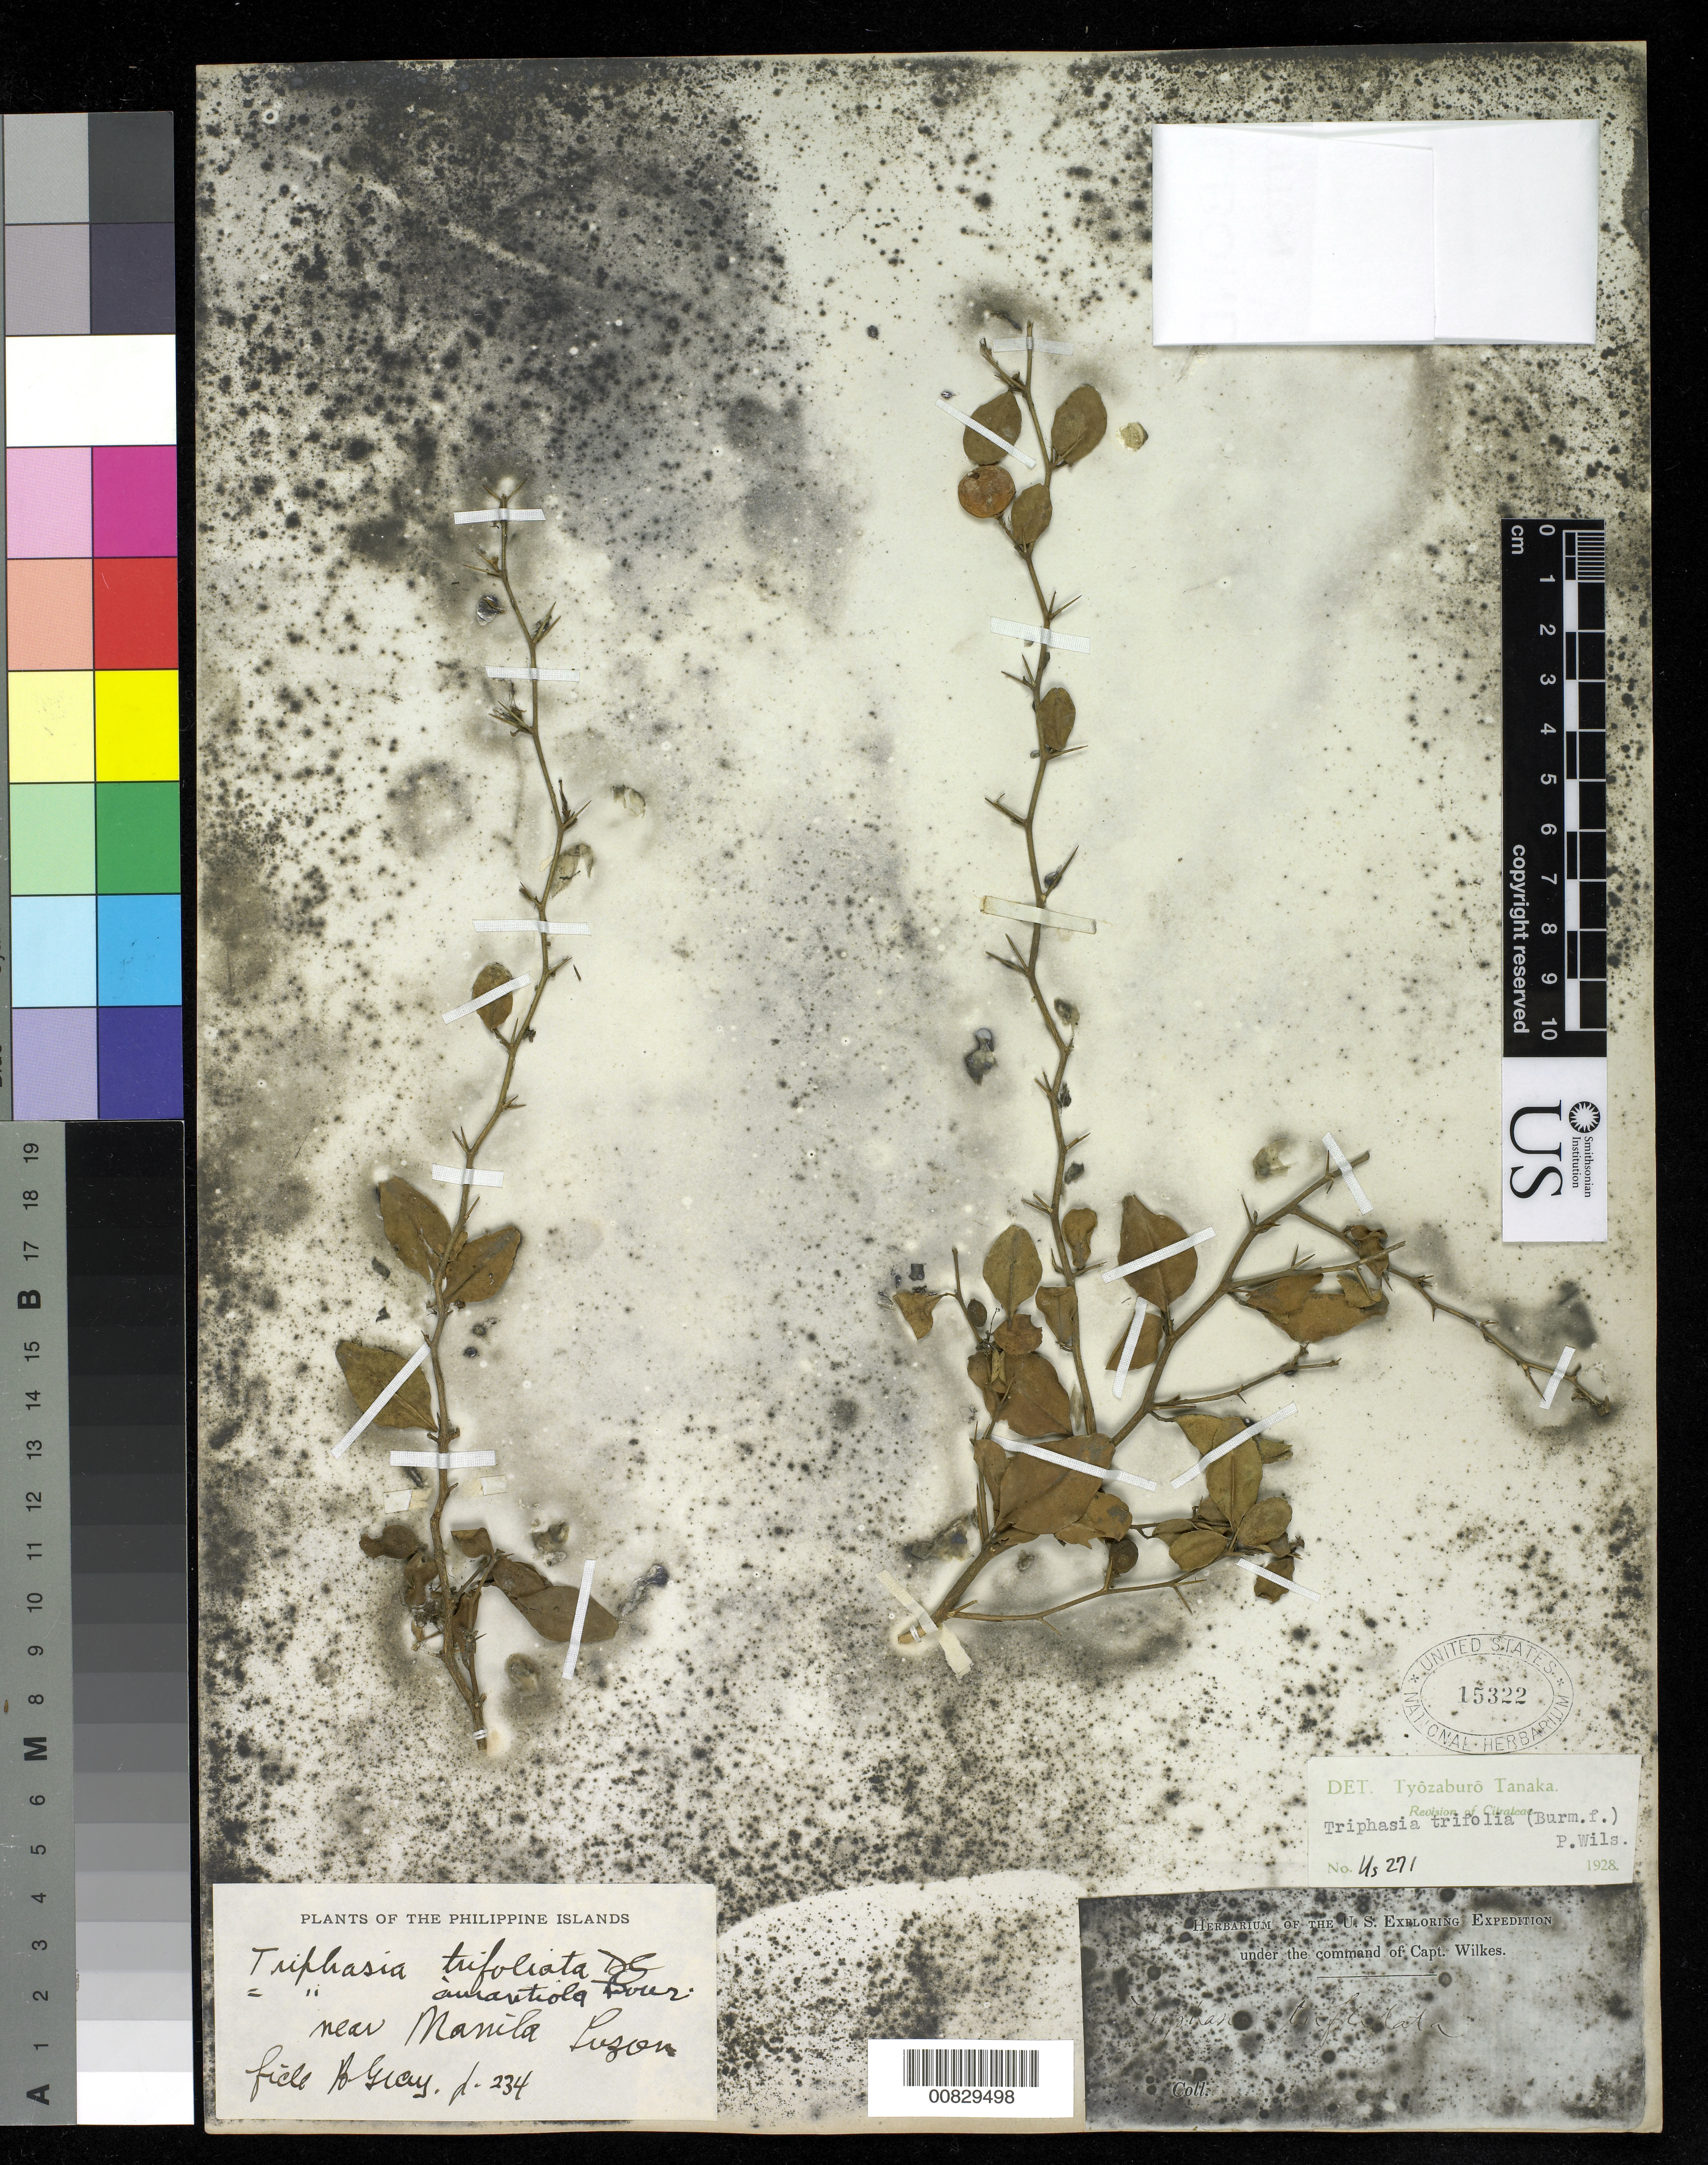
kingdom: Plantae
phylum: Tracheophyta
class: Magnoliopsida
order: Sapindales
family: Rutaceae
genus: Triphasia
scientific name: Triphasia trifolia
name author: (Burm. f.) P. Wilson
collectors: Wilkes Explor. Exped.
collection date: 1838/1842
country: Philippines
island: Luzon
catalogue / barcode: US 15322